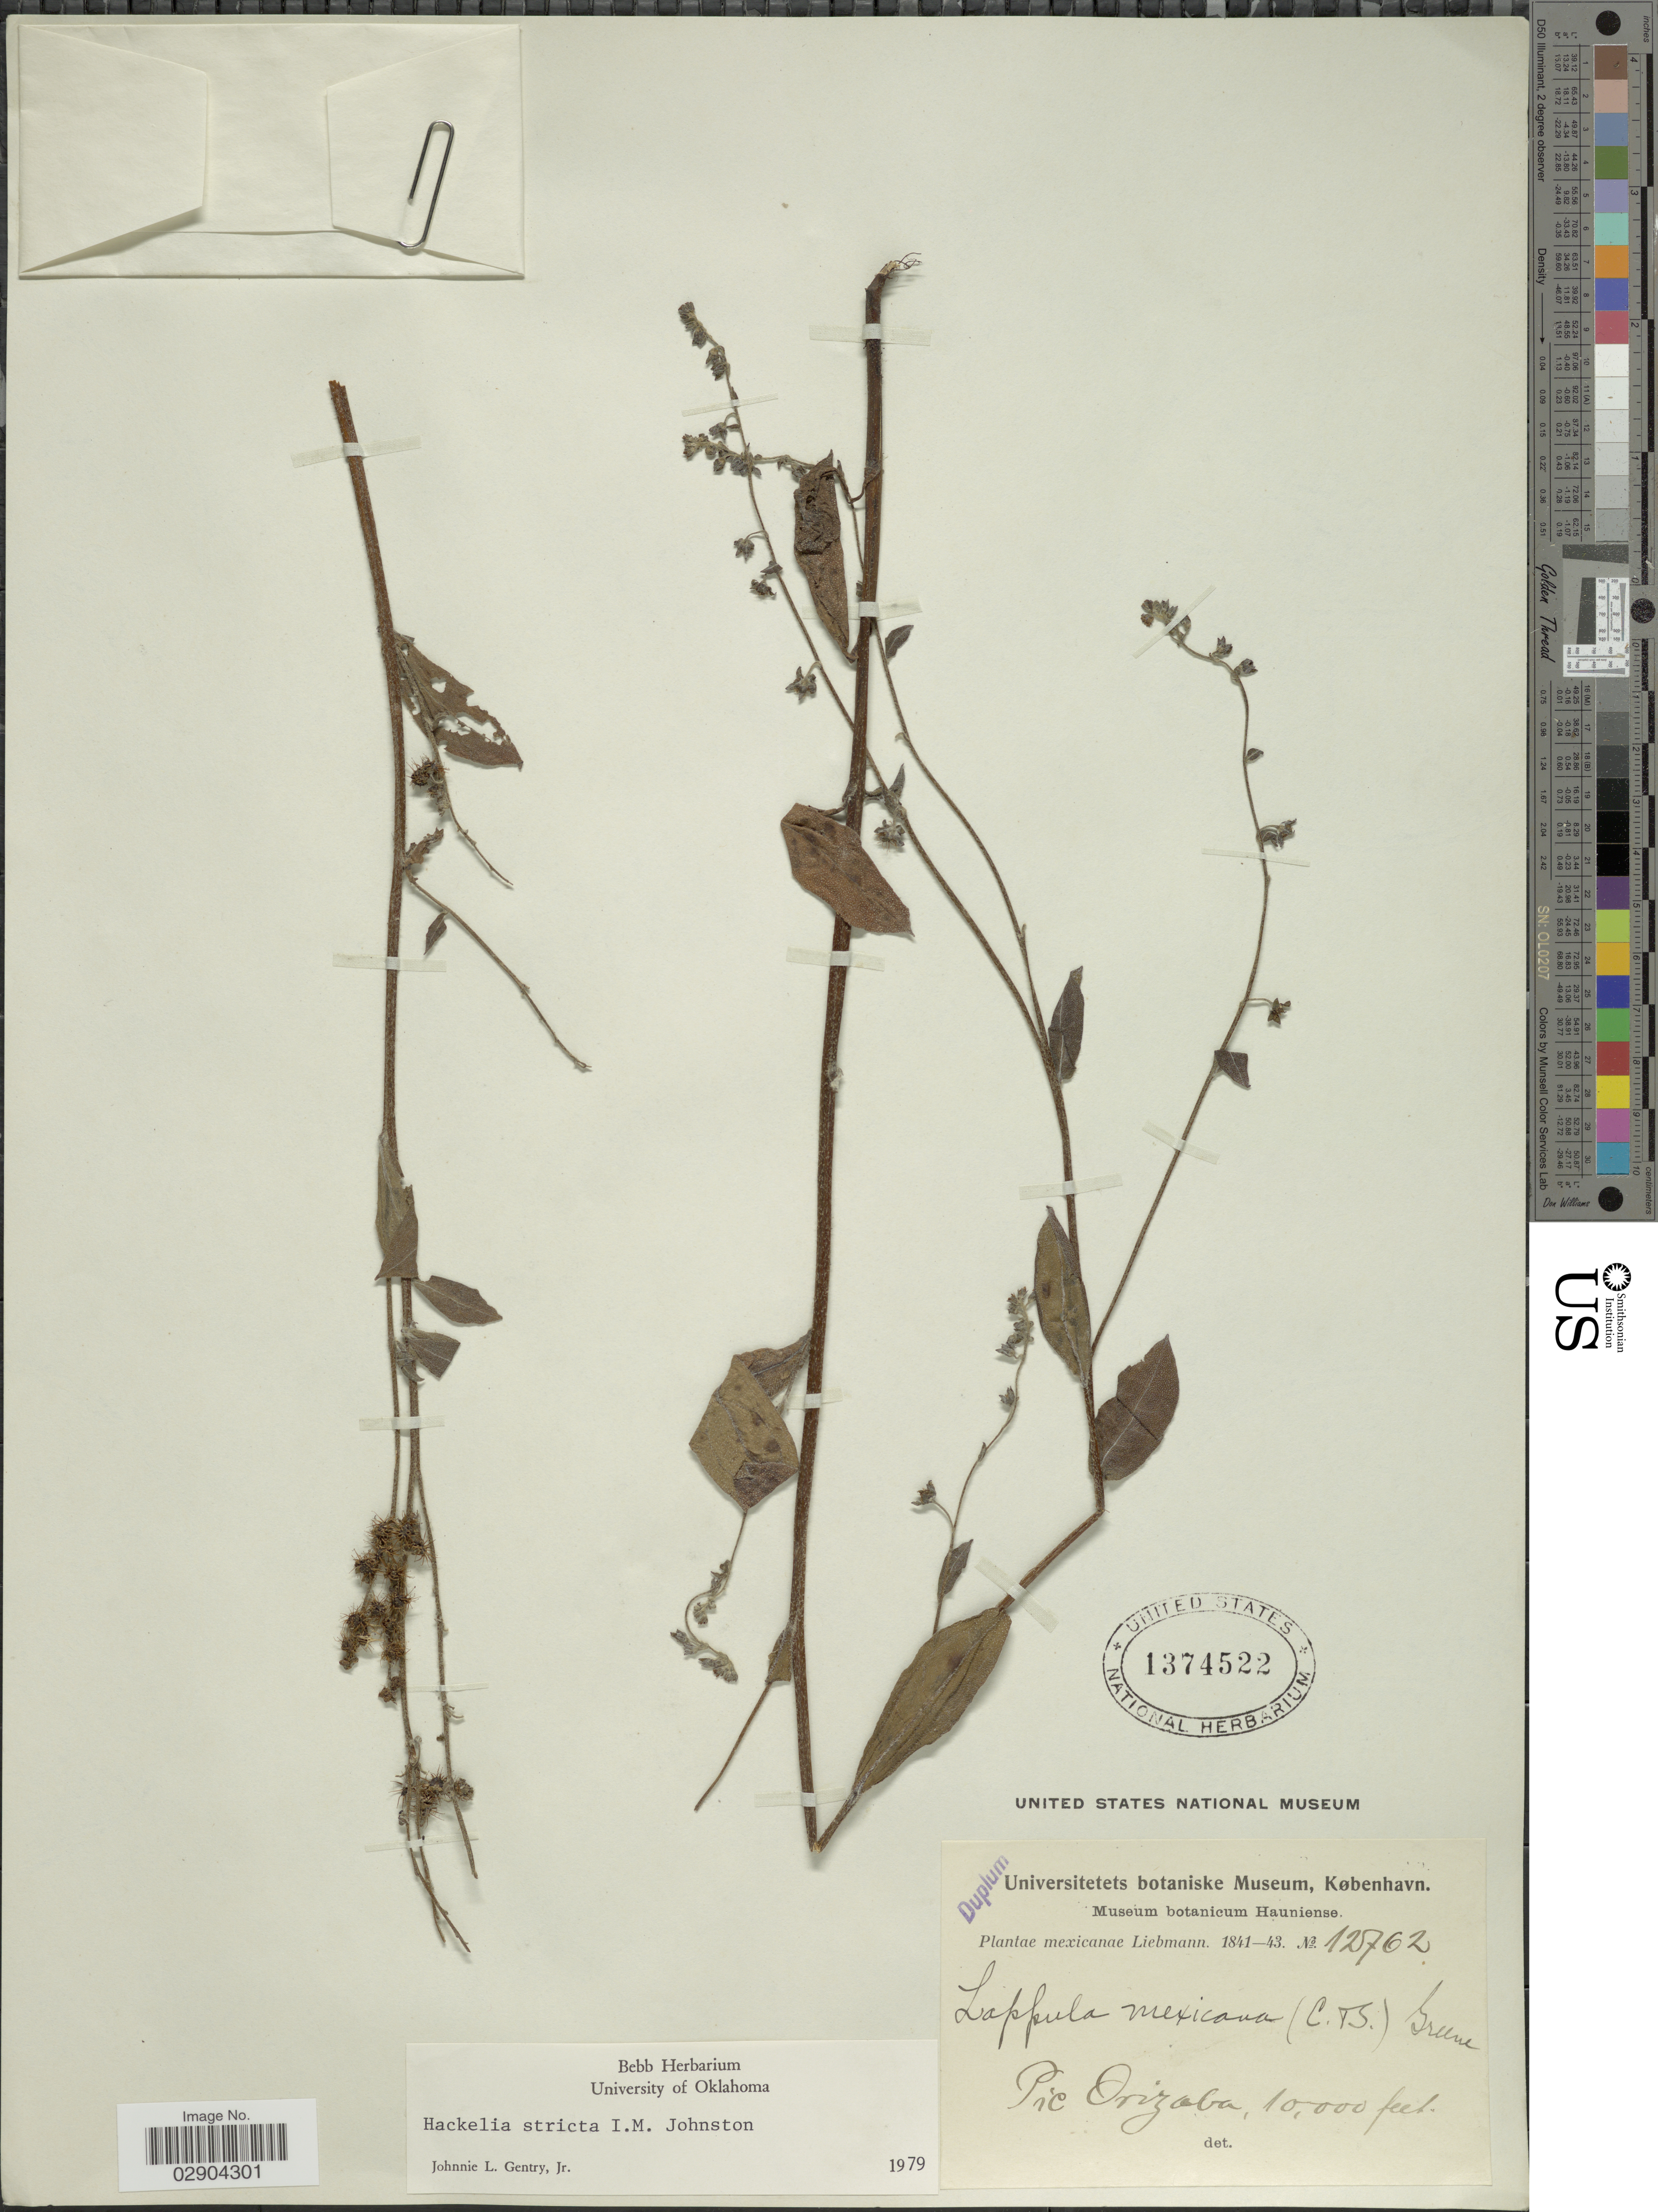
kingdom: Plantae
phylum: Tracheophyta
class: Magnoliopsida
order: Boraginales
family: Boraginaceae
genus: Hackelia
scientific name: Hackelia mexicana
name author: (Schltdl. & Cham.) I.M. Johnst.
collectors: Liebmann, --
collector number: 12762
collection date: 1841/1843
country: Mexico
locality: Pic Orizaba.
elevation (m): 3048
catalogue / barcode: US 1374522